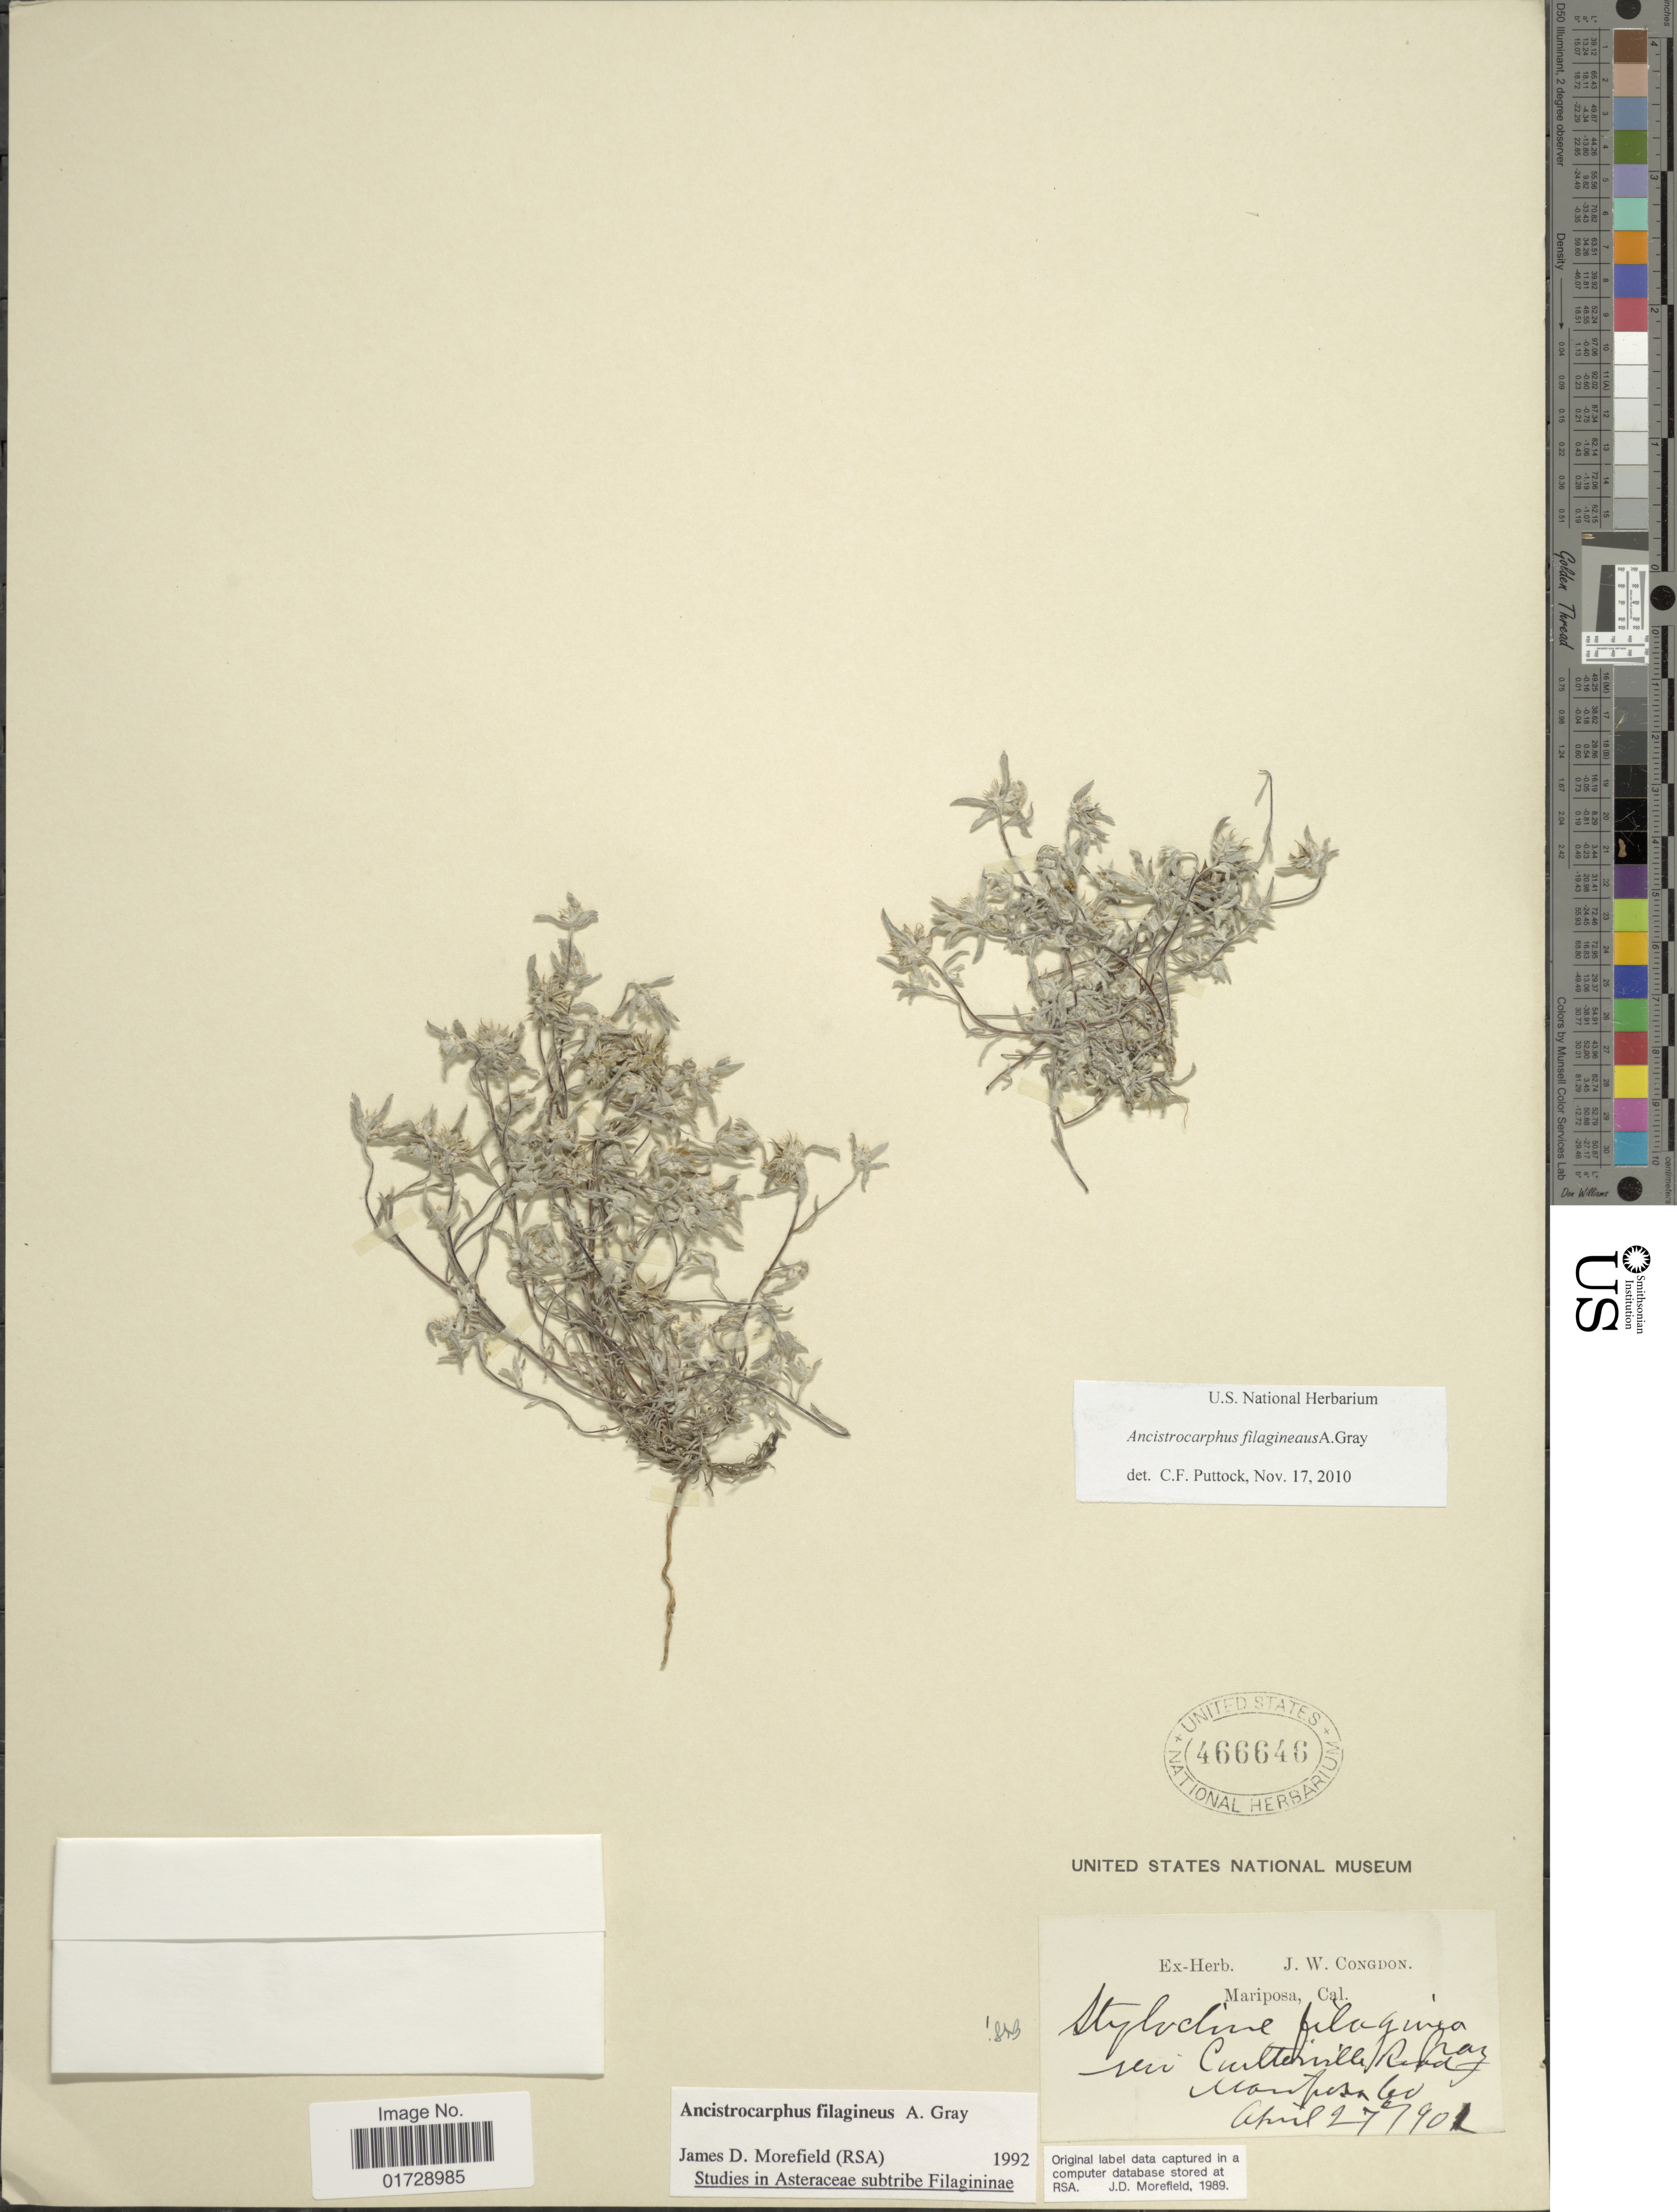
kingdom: Plantae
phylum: Tracheophyta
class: Magnoliopsida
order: Asterales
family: Asteraceae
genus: Stylocline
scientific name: Stylocline filaginea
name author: (A. Gray) A. Gray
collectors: ex herb. J. W. Congdon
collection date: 1901-04-27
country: United States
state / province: California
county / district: Mariposa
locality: Mariposa, Seri Cutterville Road, Mariposa Co.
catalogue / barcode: US 466646